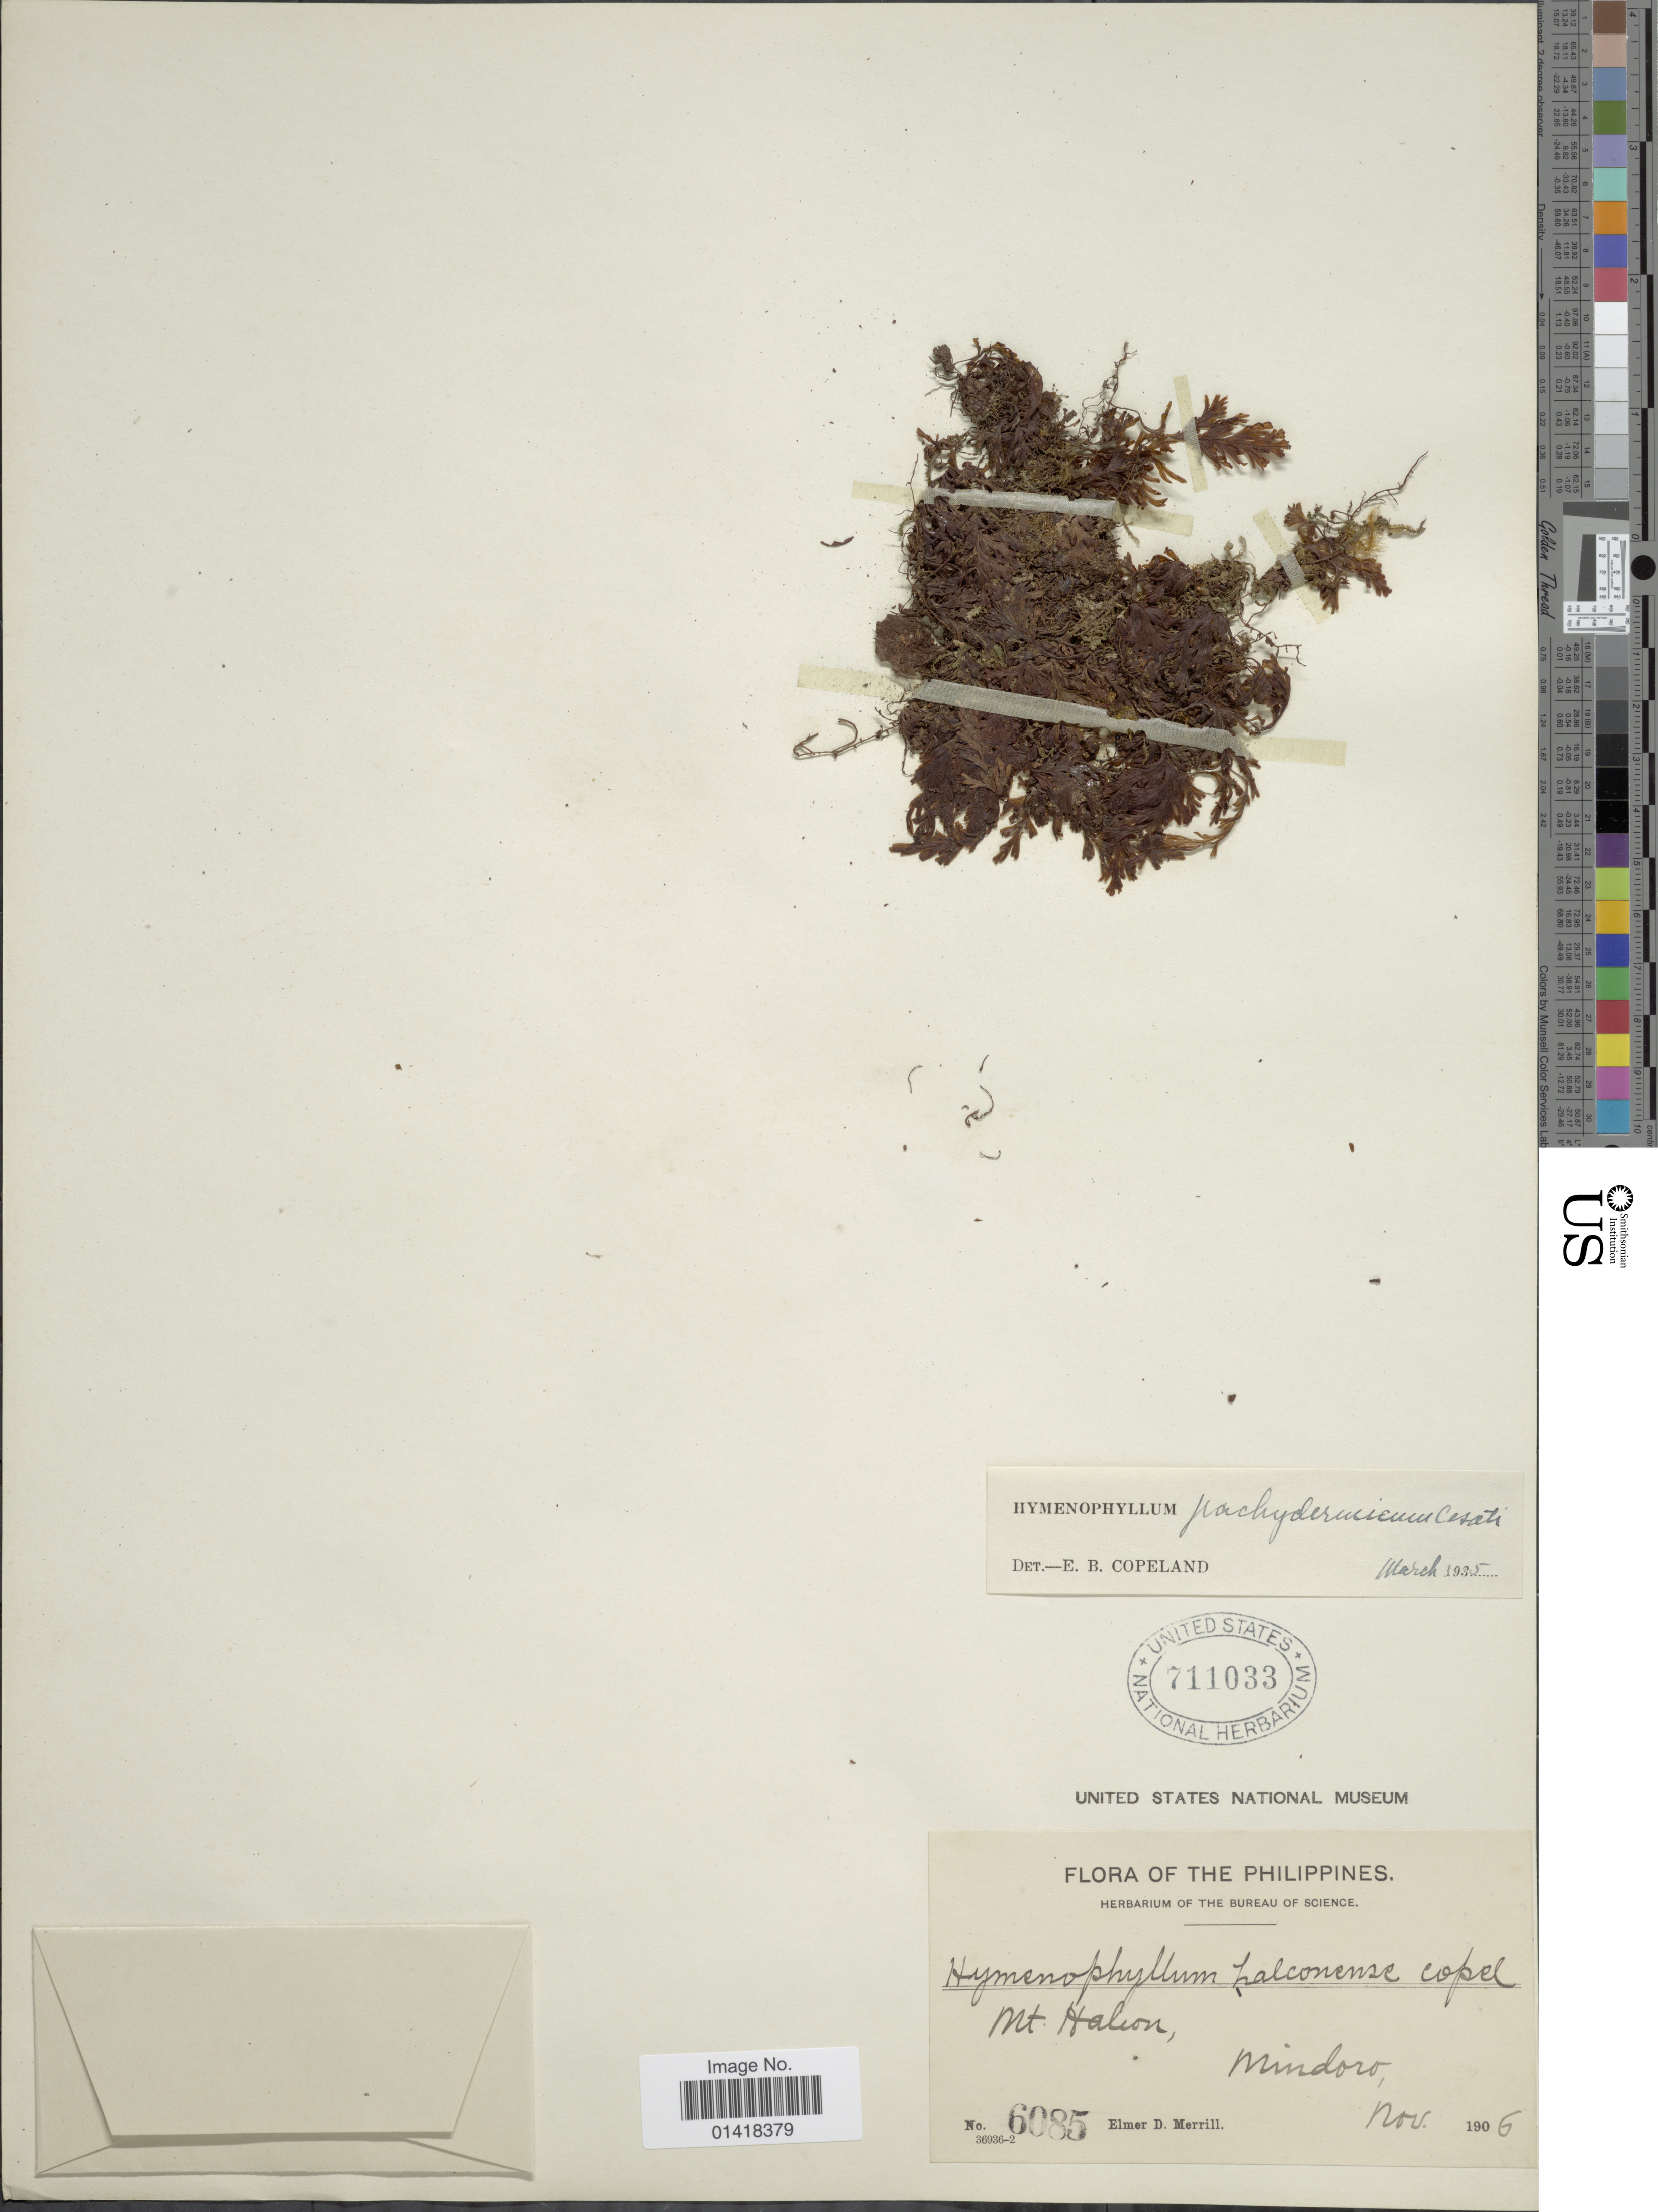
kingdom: Plantae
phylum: Tracheophyta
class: Polypodiopsida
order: Hymenophyllales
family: Hymenophyllaceae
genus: Hymenophyllum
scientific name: Hymenophyllum pachydermicum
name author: Ces.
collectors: E. D. Merrill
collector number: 6085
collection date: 1906-11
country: Philippines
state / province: Mimaropa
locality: Mt. Halcon. Mindoro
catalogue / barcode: US 711033